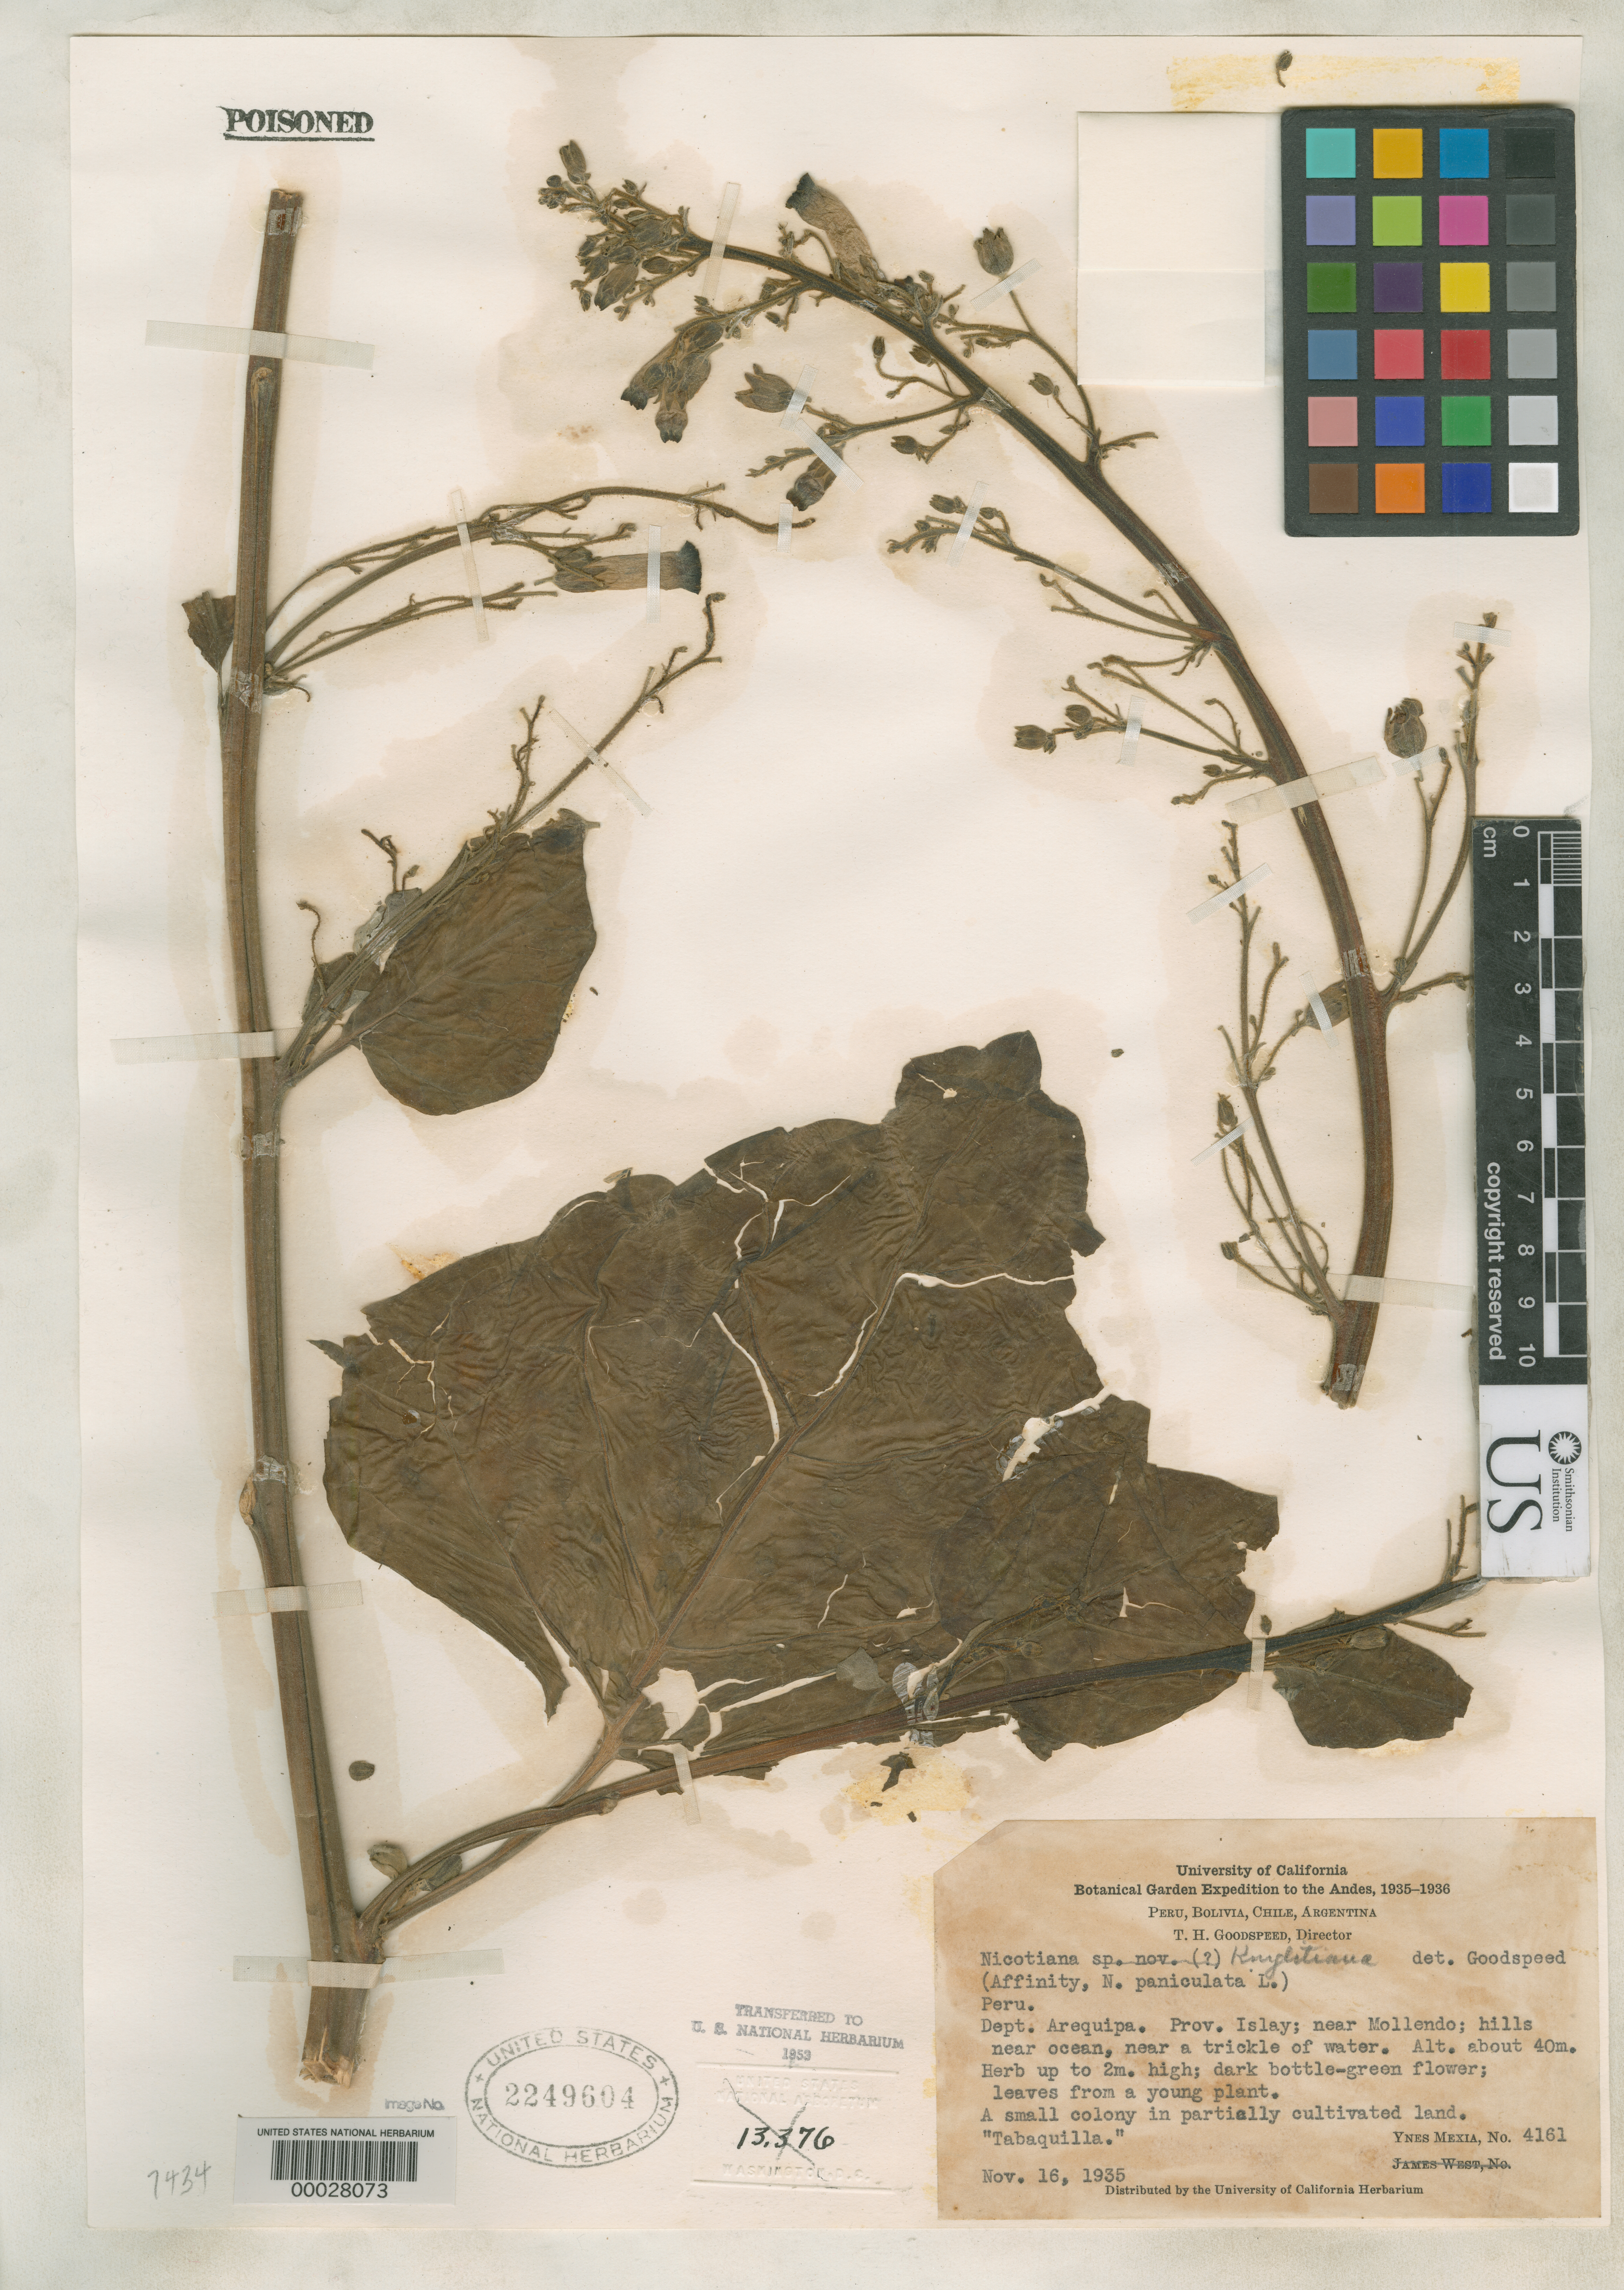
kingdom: Plantae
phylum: Tracheophyta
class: Magnoliopsida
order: Solanales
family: Solanaceae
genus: Nicotiana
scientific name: Nicotiana knightiana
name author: Goodsp.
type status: Isotype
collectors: Y. Mexia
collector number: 4161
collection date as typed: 16 Nov 1935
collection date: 1935-11-16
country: Peru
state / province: Arequipa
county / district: Islay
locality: near Mollendo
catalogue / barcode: US 2249604